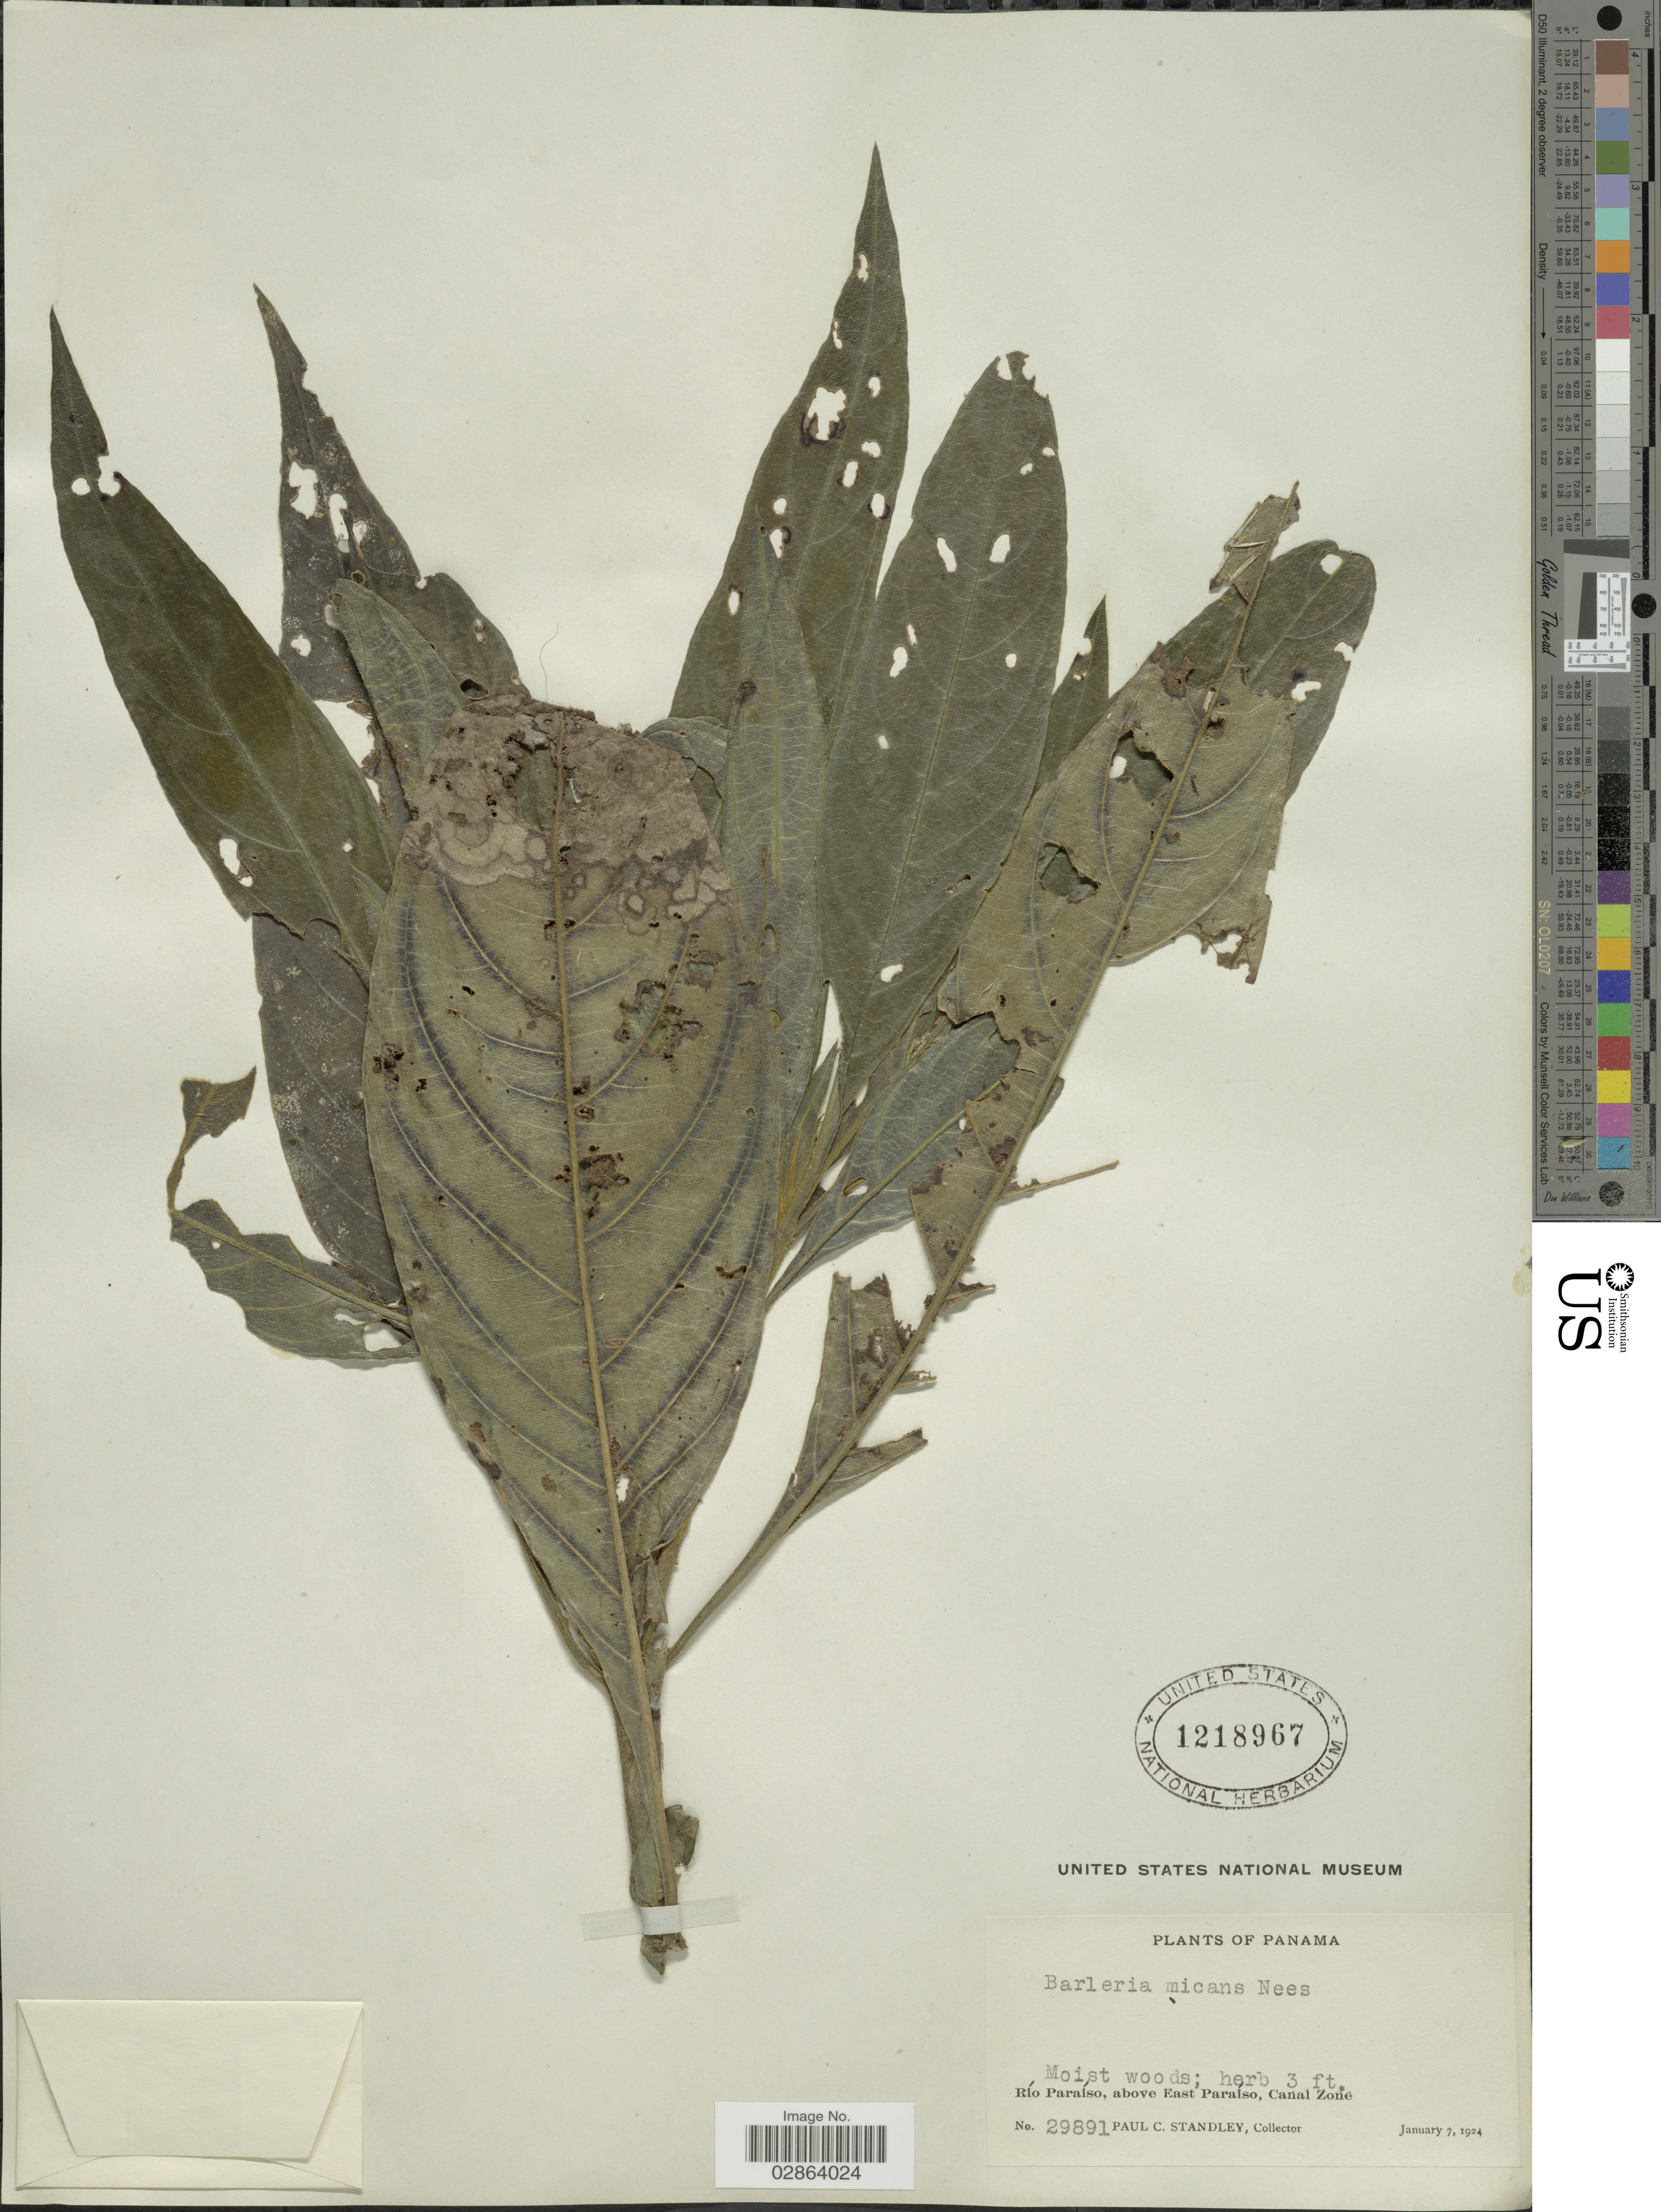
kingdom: Plantae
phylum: Tracheophyta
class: Magnoliopsida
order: Lamiales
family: Acanthaceae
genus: Barleria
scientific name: Barleria oenotheroides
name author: Dum. Cours.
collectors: P. C. Standley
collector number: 29891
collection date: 1924-01-07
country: Panama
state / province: Colón / Panamá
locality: Río Paraíso, above East Paraíso, Canal Zone.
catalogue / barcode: US 1218967